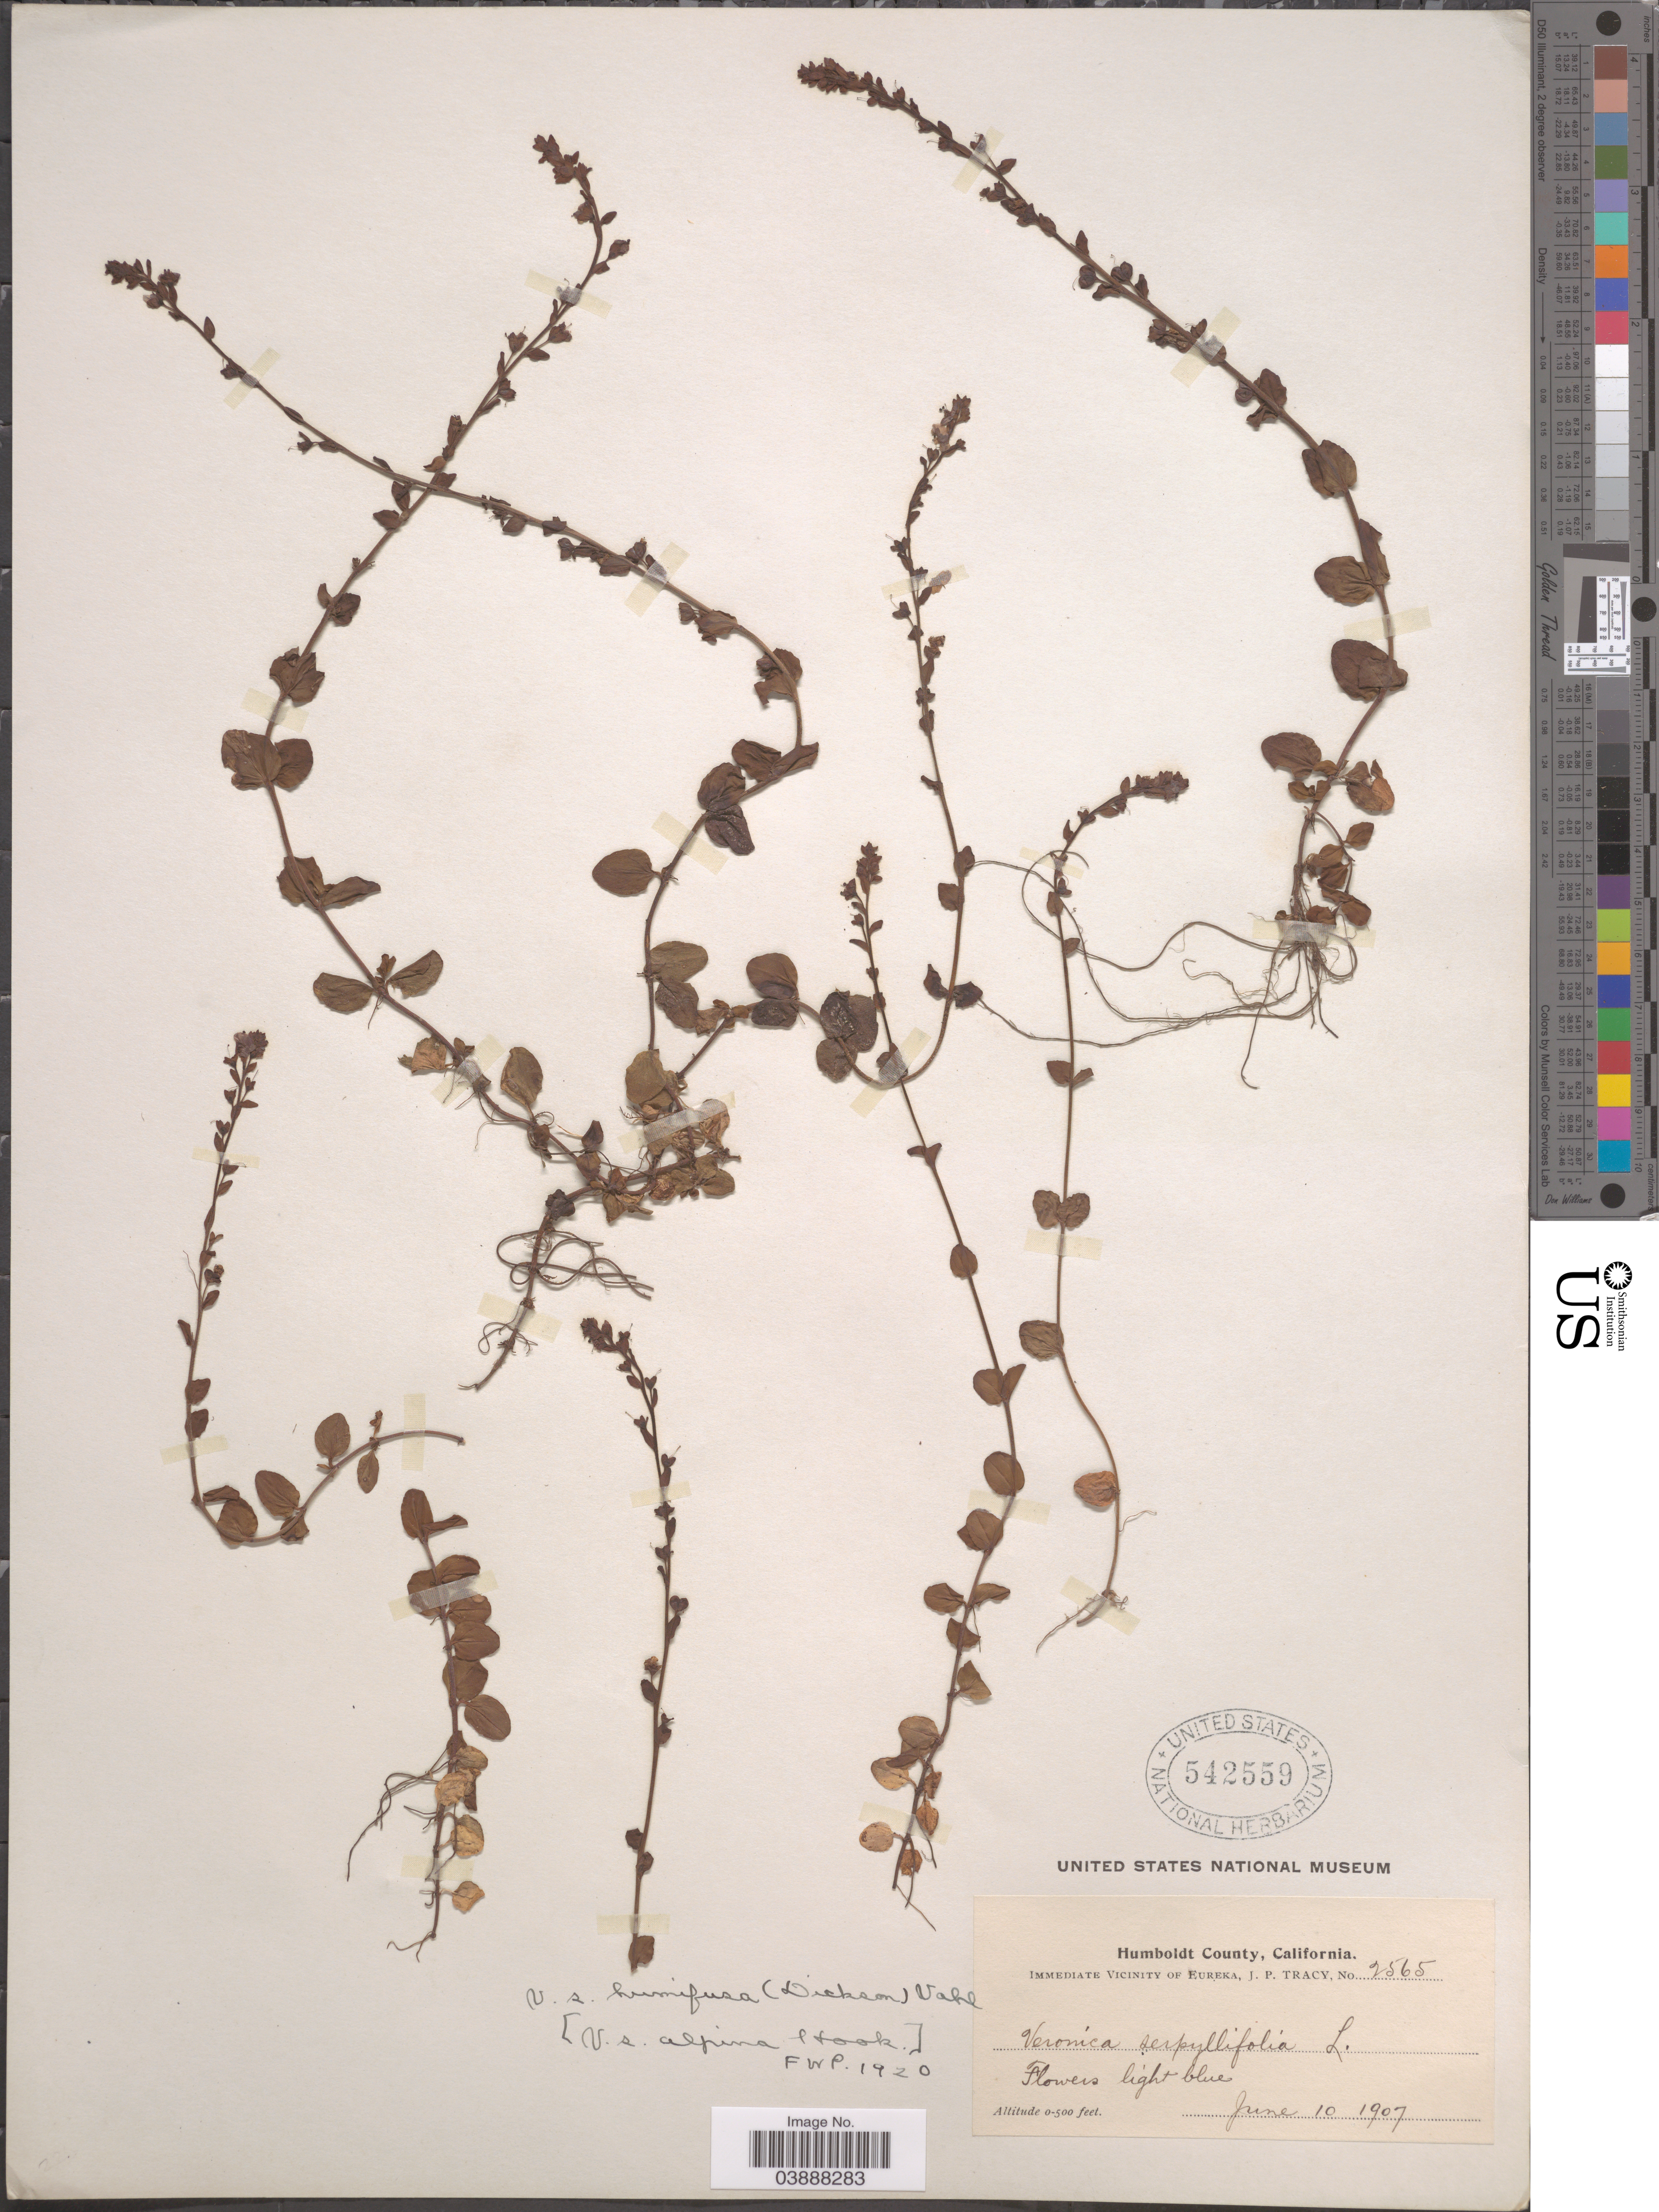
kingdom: Plantae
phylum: Tracheophyta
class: Magnoliopsida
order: Lamiales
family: Plantaginaceae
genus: Veronica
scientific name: Veronica serpyllifolia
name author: L.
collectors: J. Tracy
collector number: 2565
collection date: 1907-06-10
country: United States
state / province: California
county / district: Humboldt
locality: Humboldt County. Immediate Vicinity of Eureka.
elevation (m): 0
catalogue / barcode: US 542559